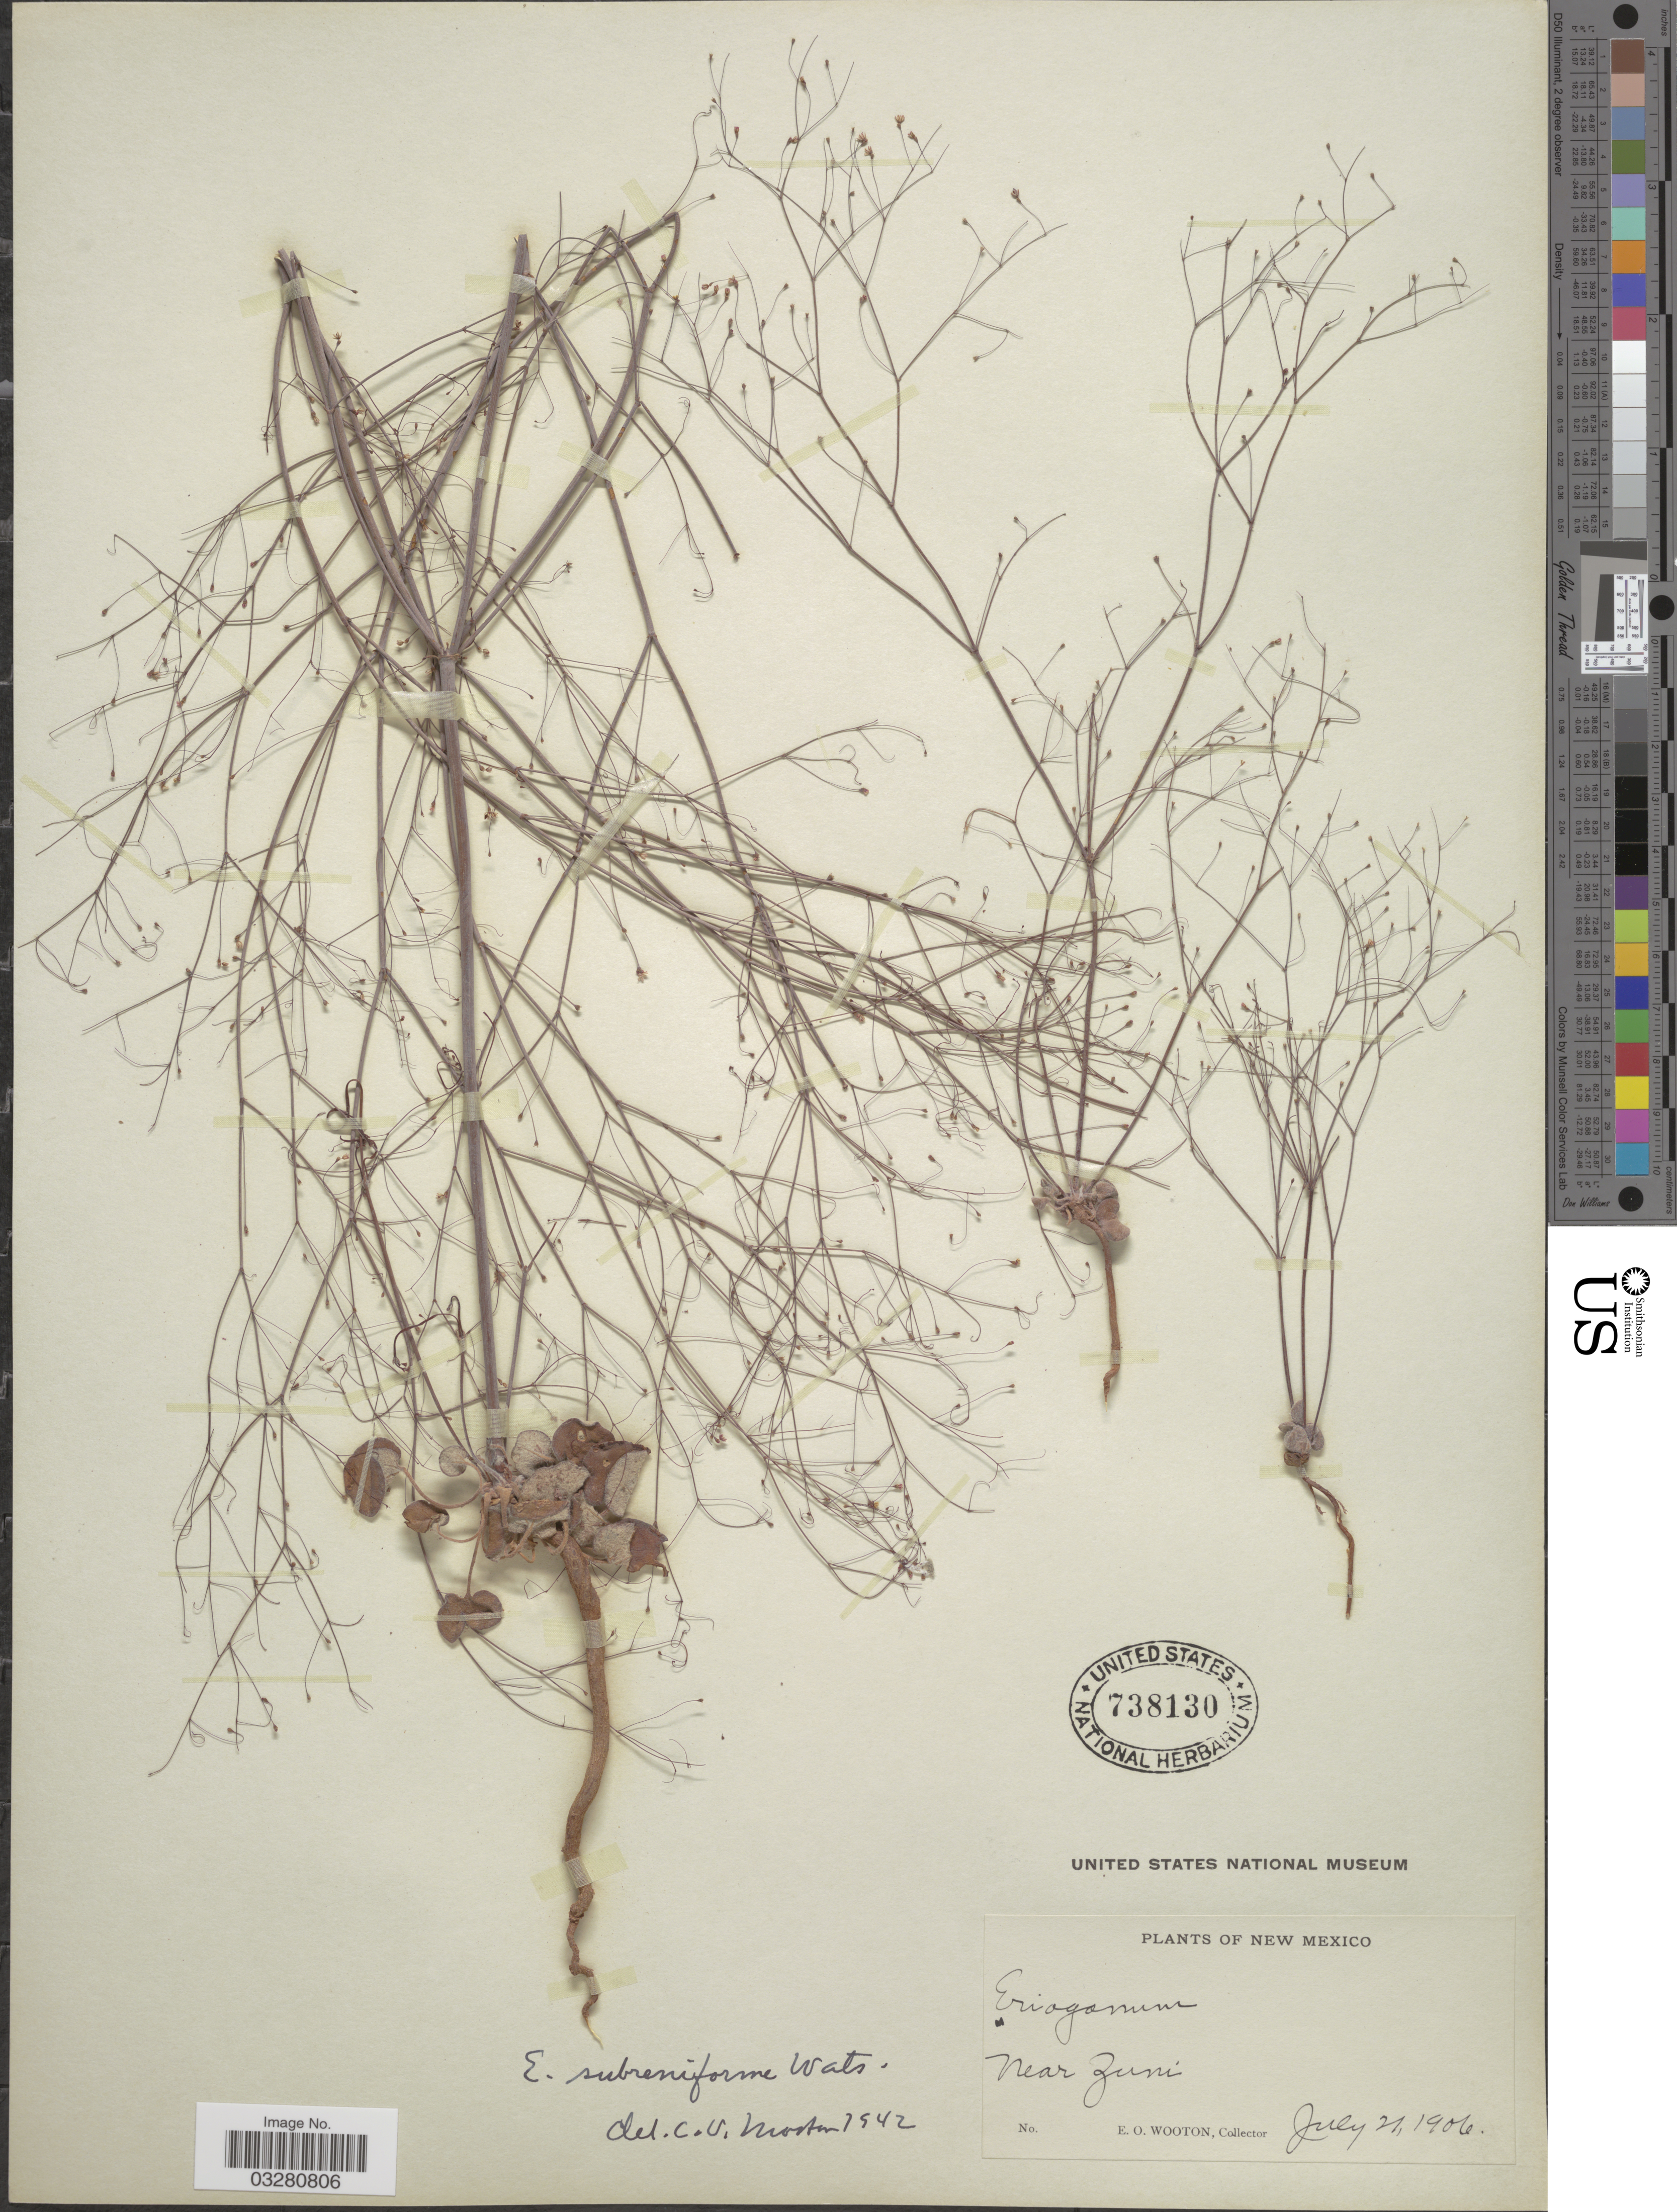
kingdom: Plantae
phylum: Tracheophyta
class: Magnoliopsida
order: Caryophyllales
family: Polygonaceae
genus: Eriogonum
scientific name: Eriogonum subreniforme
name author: S. Watson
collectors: E. O. Wooton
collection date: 1906-07-21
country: United States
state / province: New Mexico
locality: Near Zuni.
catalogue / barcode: US 738130